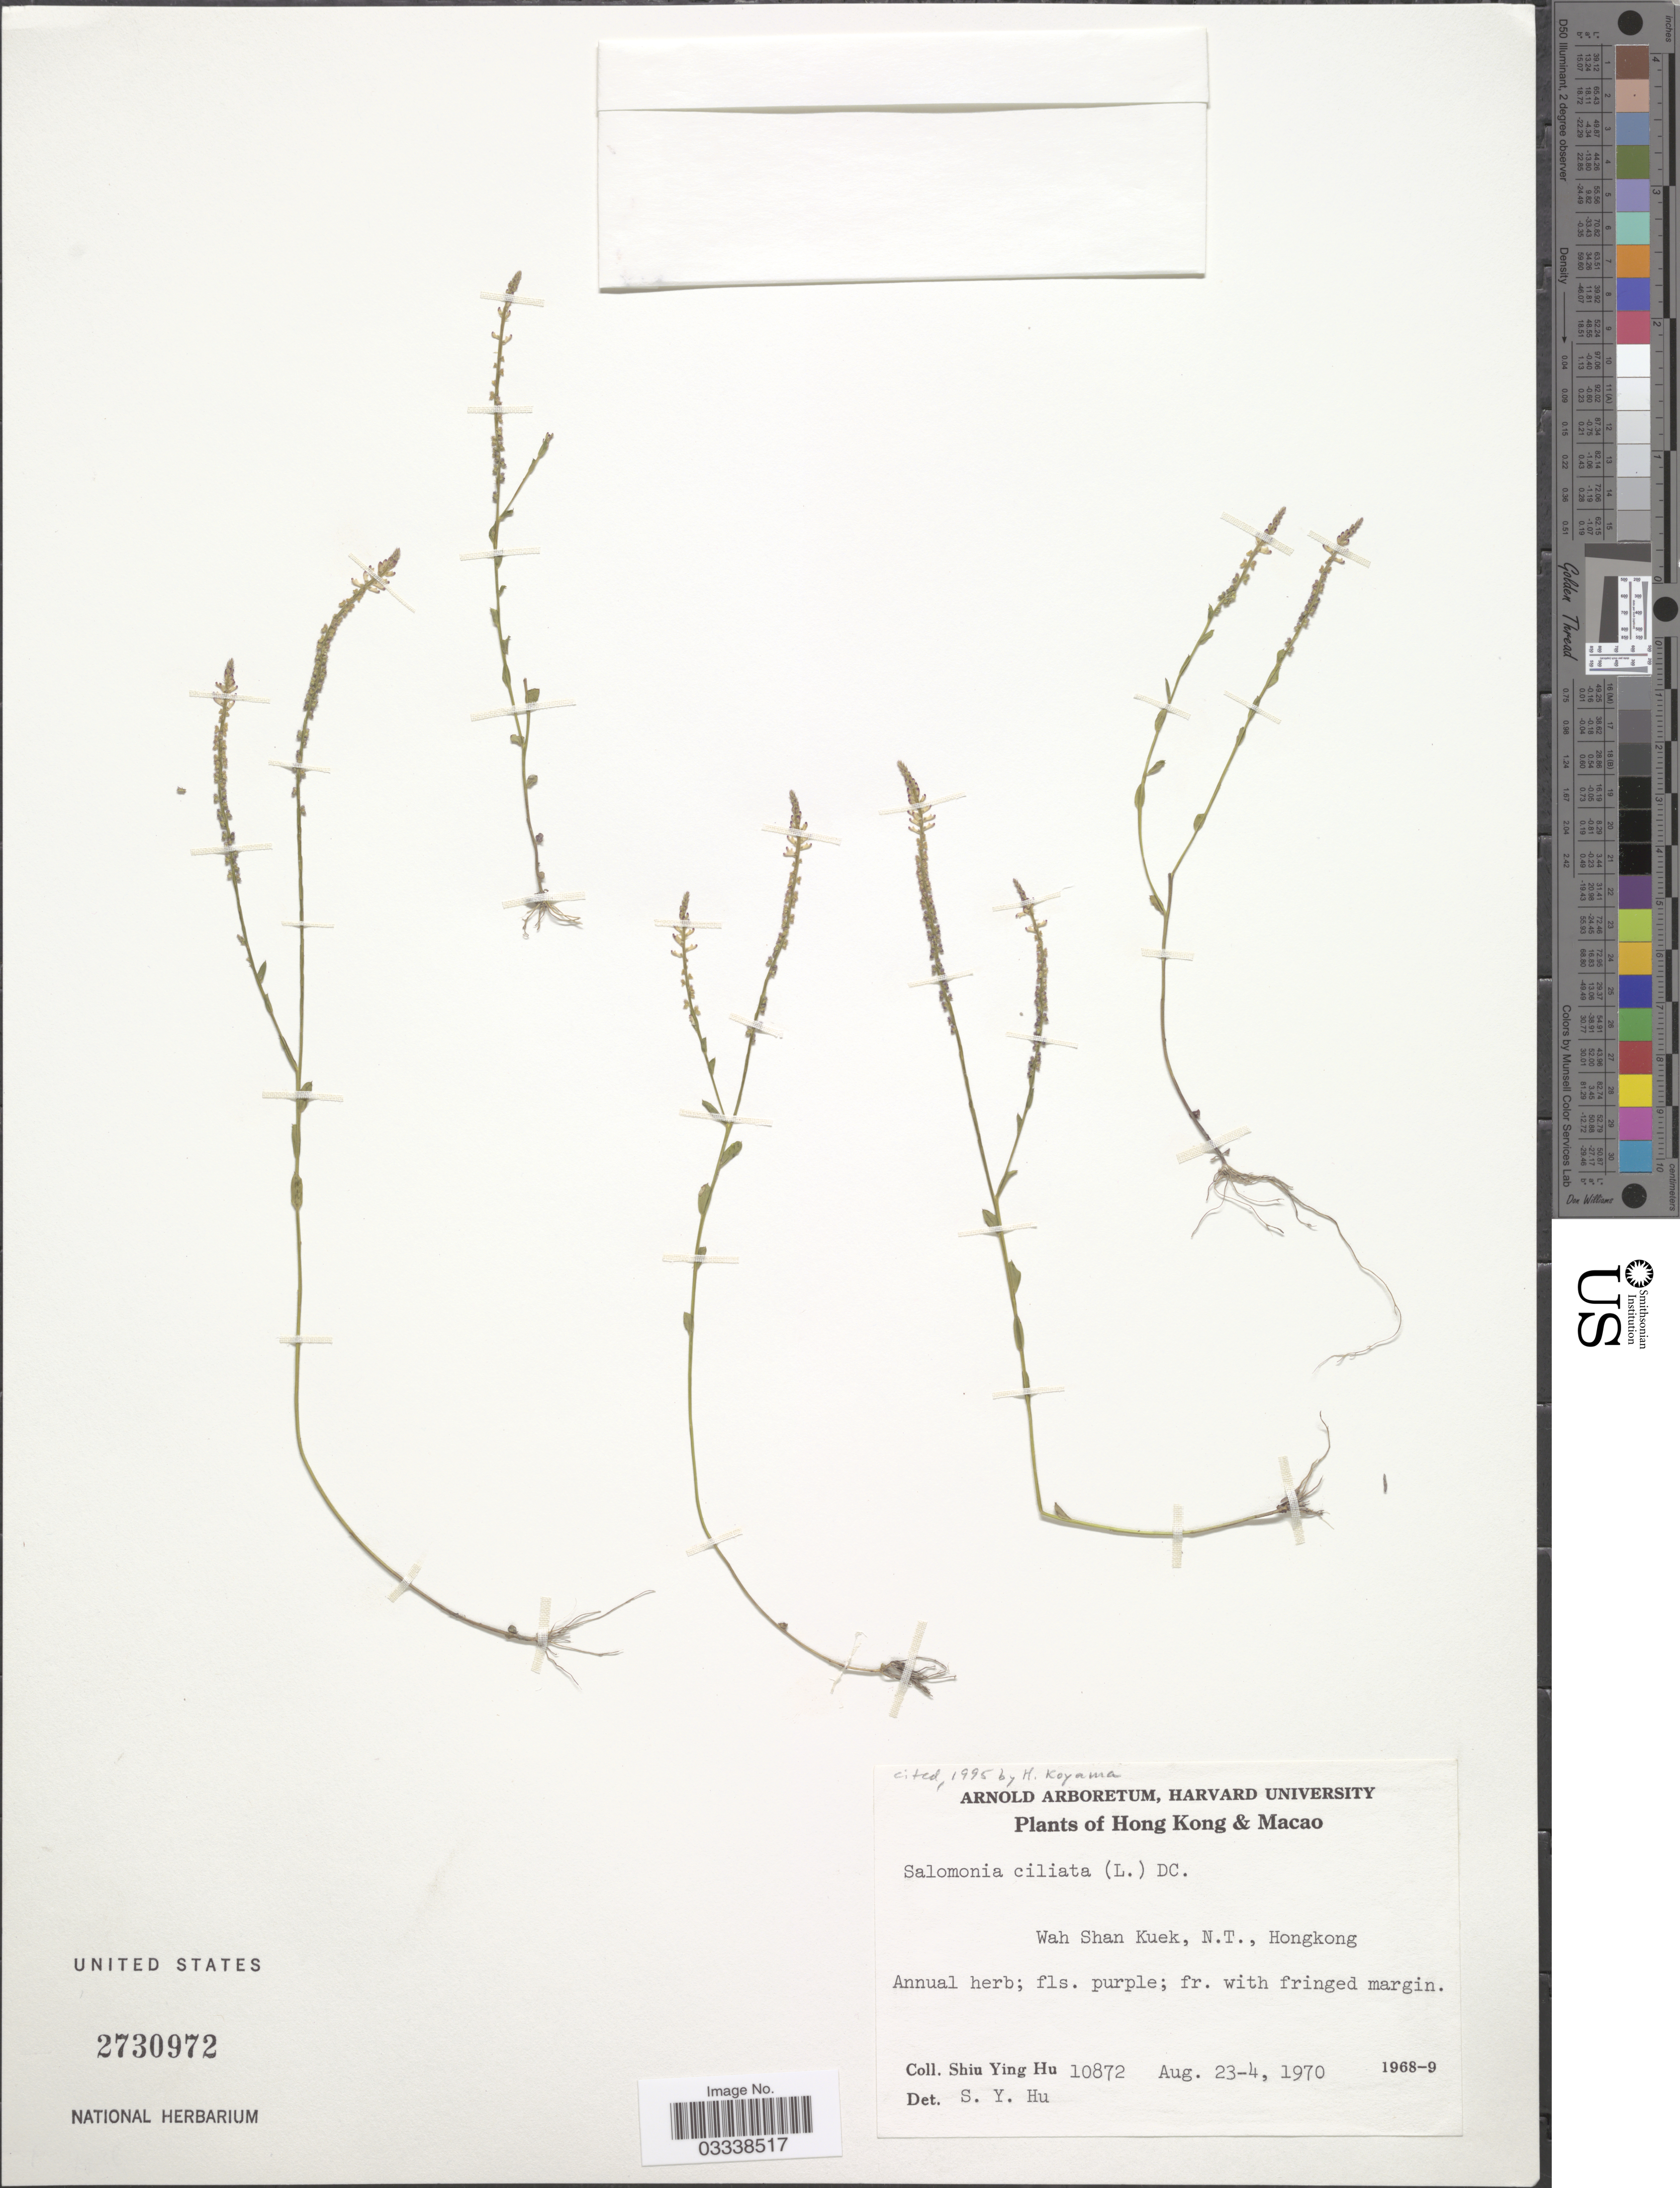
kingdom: Plantae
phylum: Tracheophyta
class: Magnoliopsida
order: Fabales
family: Polygalaceae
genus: Salomonia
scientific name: Salomonia ciliata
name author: (L.) DC.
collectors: S. Y. Hu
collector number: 10872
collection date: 1970-08-04/1970-08-23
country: China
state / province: Hong Kong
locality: Wah Shan Kuek, N.T.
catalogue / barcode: US 2730972